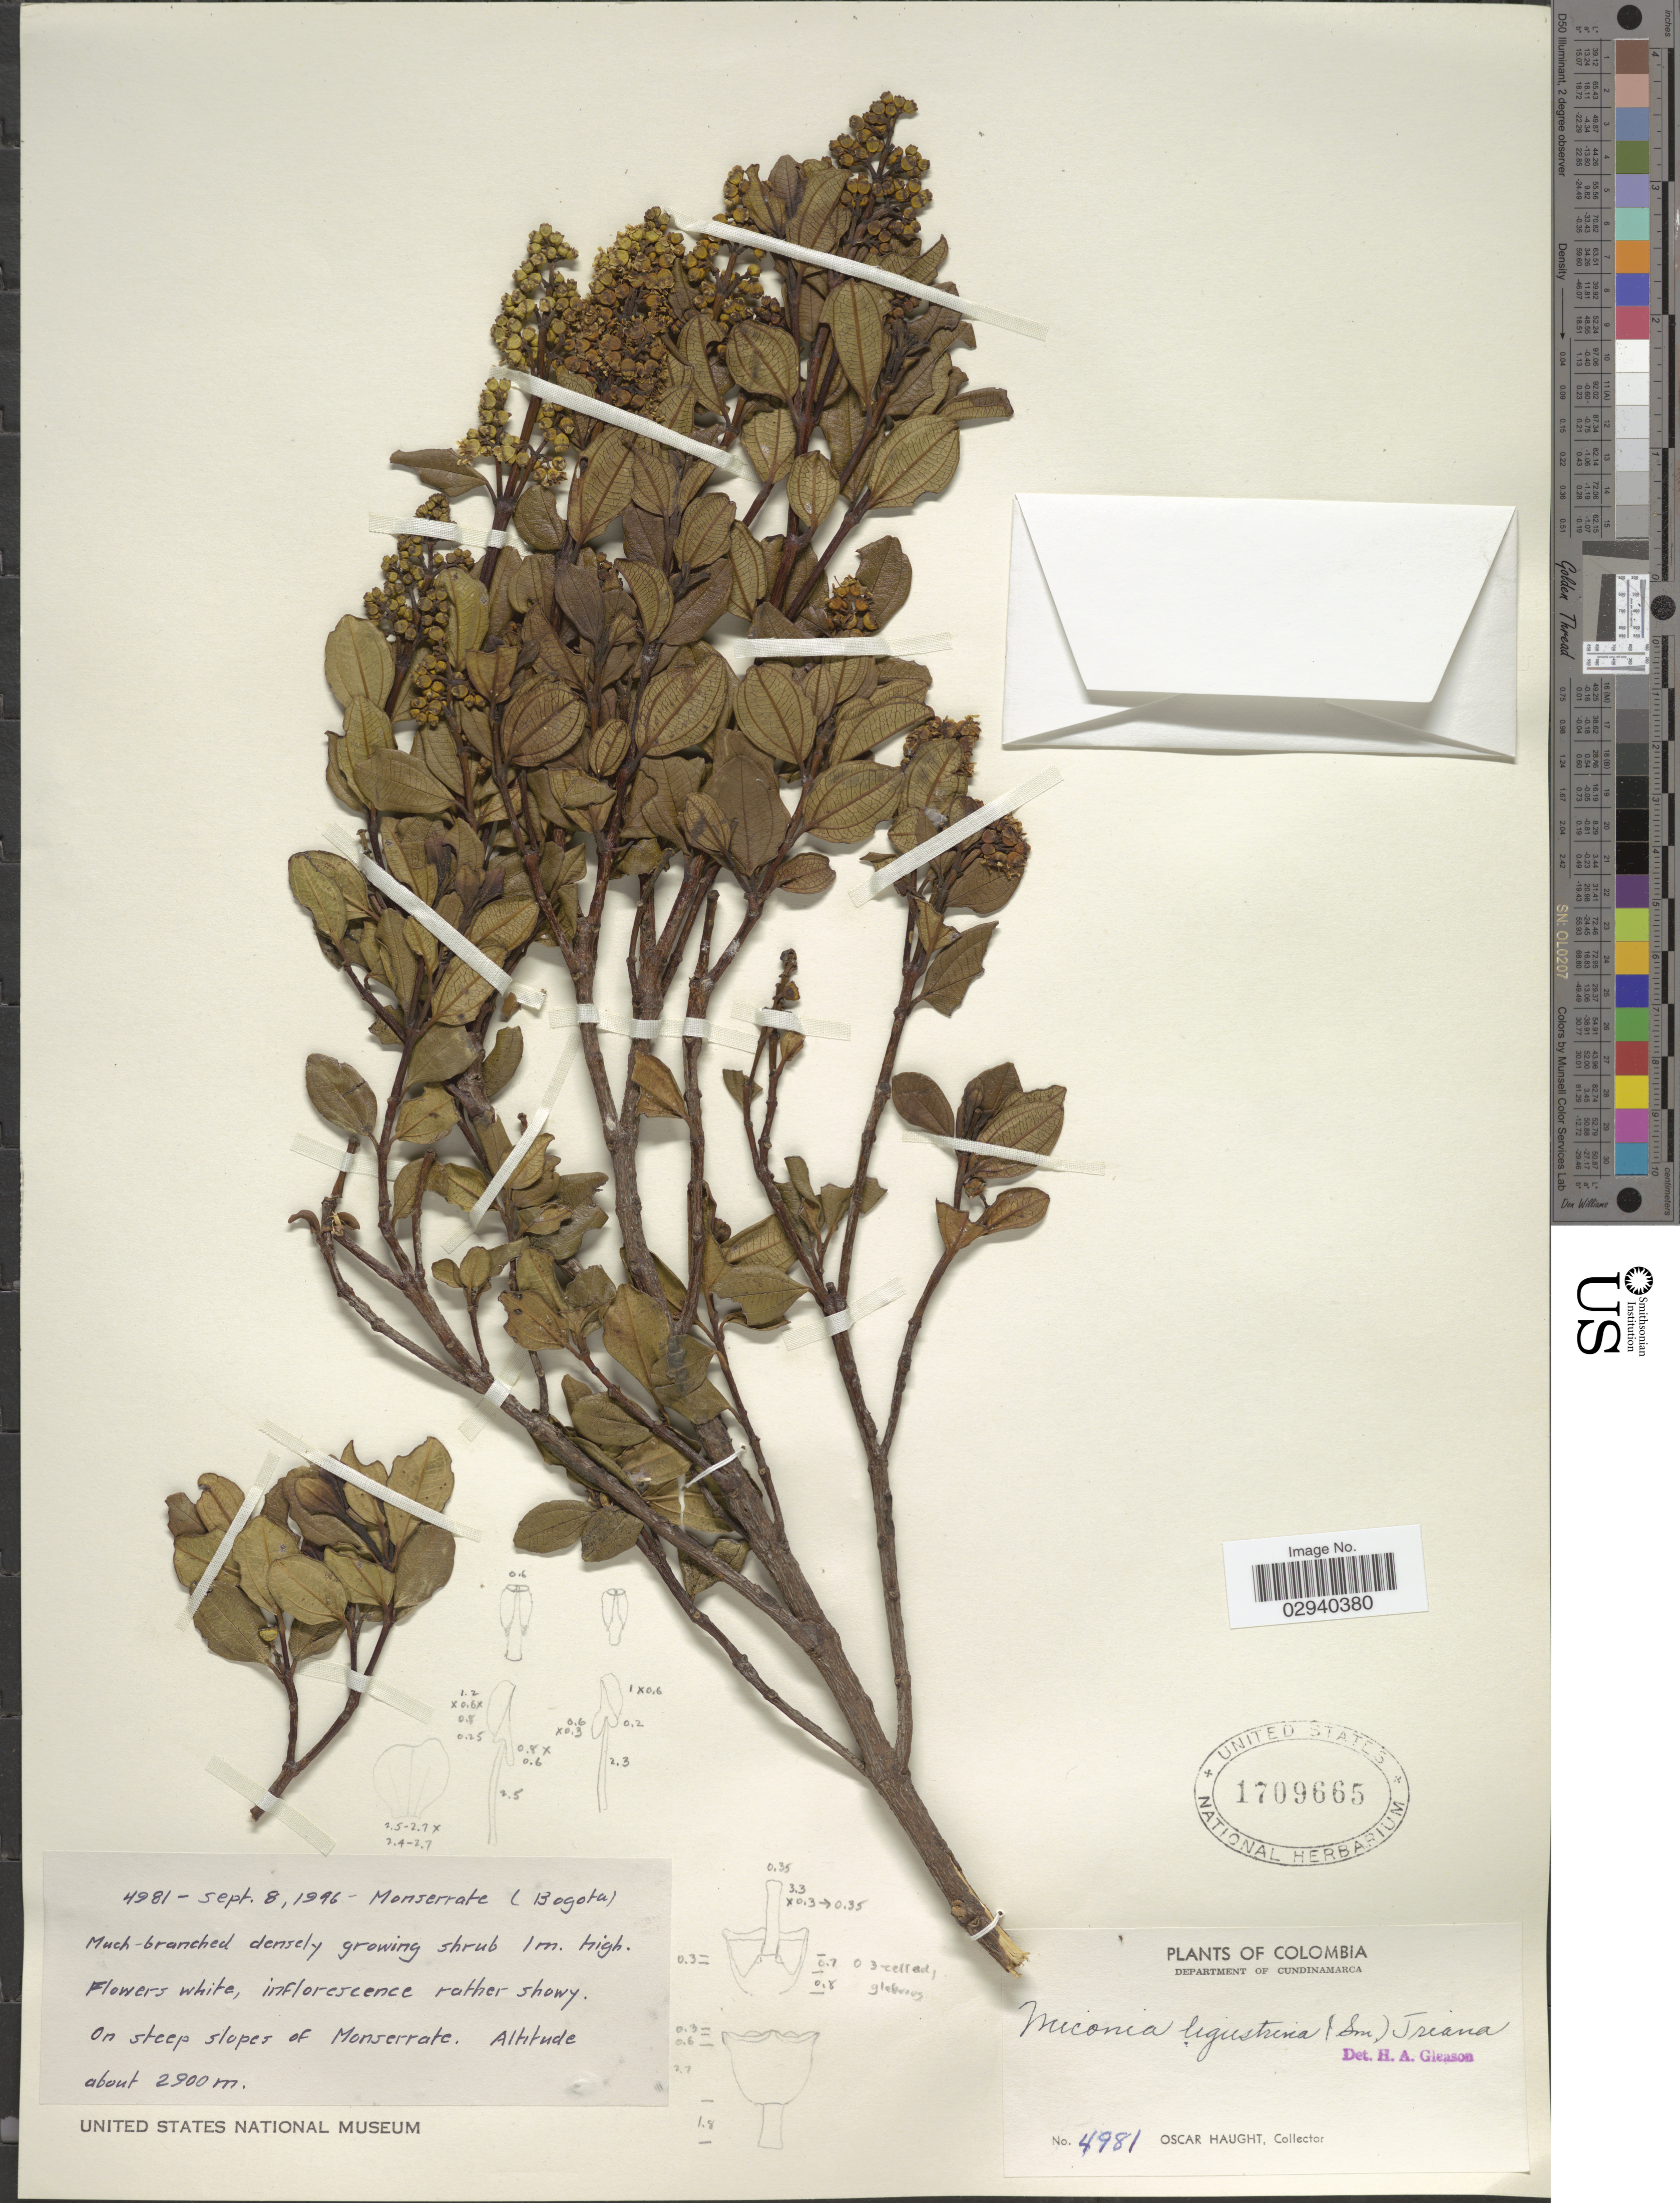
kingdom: Plantae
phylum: Tracheophyta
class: Magnoliopsida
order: Myrtales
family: Melastomataceae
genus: Miconia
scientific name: Miconia ligustrina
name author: (Sw.) Triana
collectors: O. Haught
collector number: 4981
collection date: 1946-09-08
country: Colombia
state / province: Cundinamarca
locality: Department of Cundinamarca. Monserrate (Bogota).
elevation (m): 2900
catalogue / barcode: US 1709665